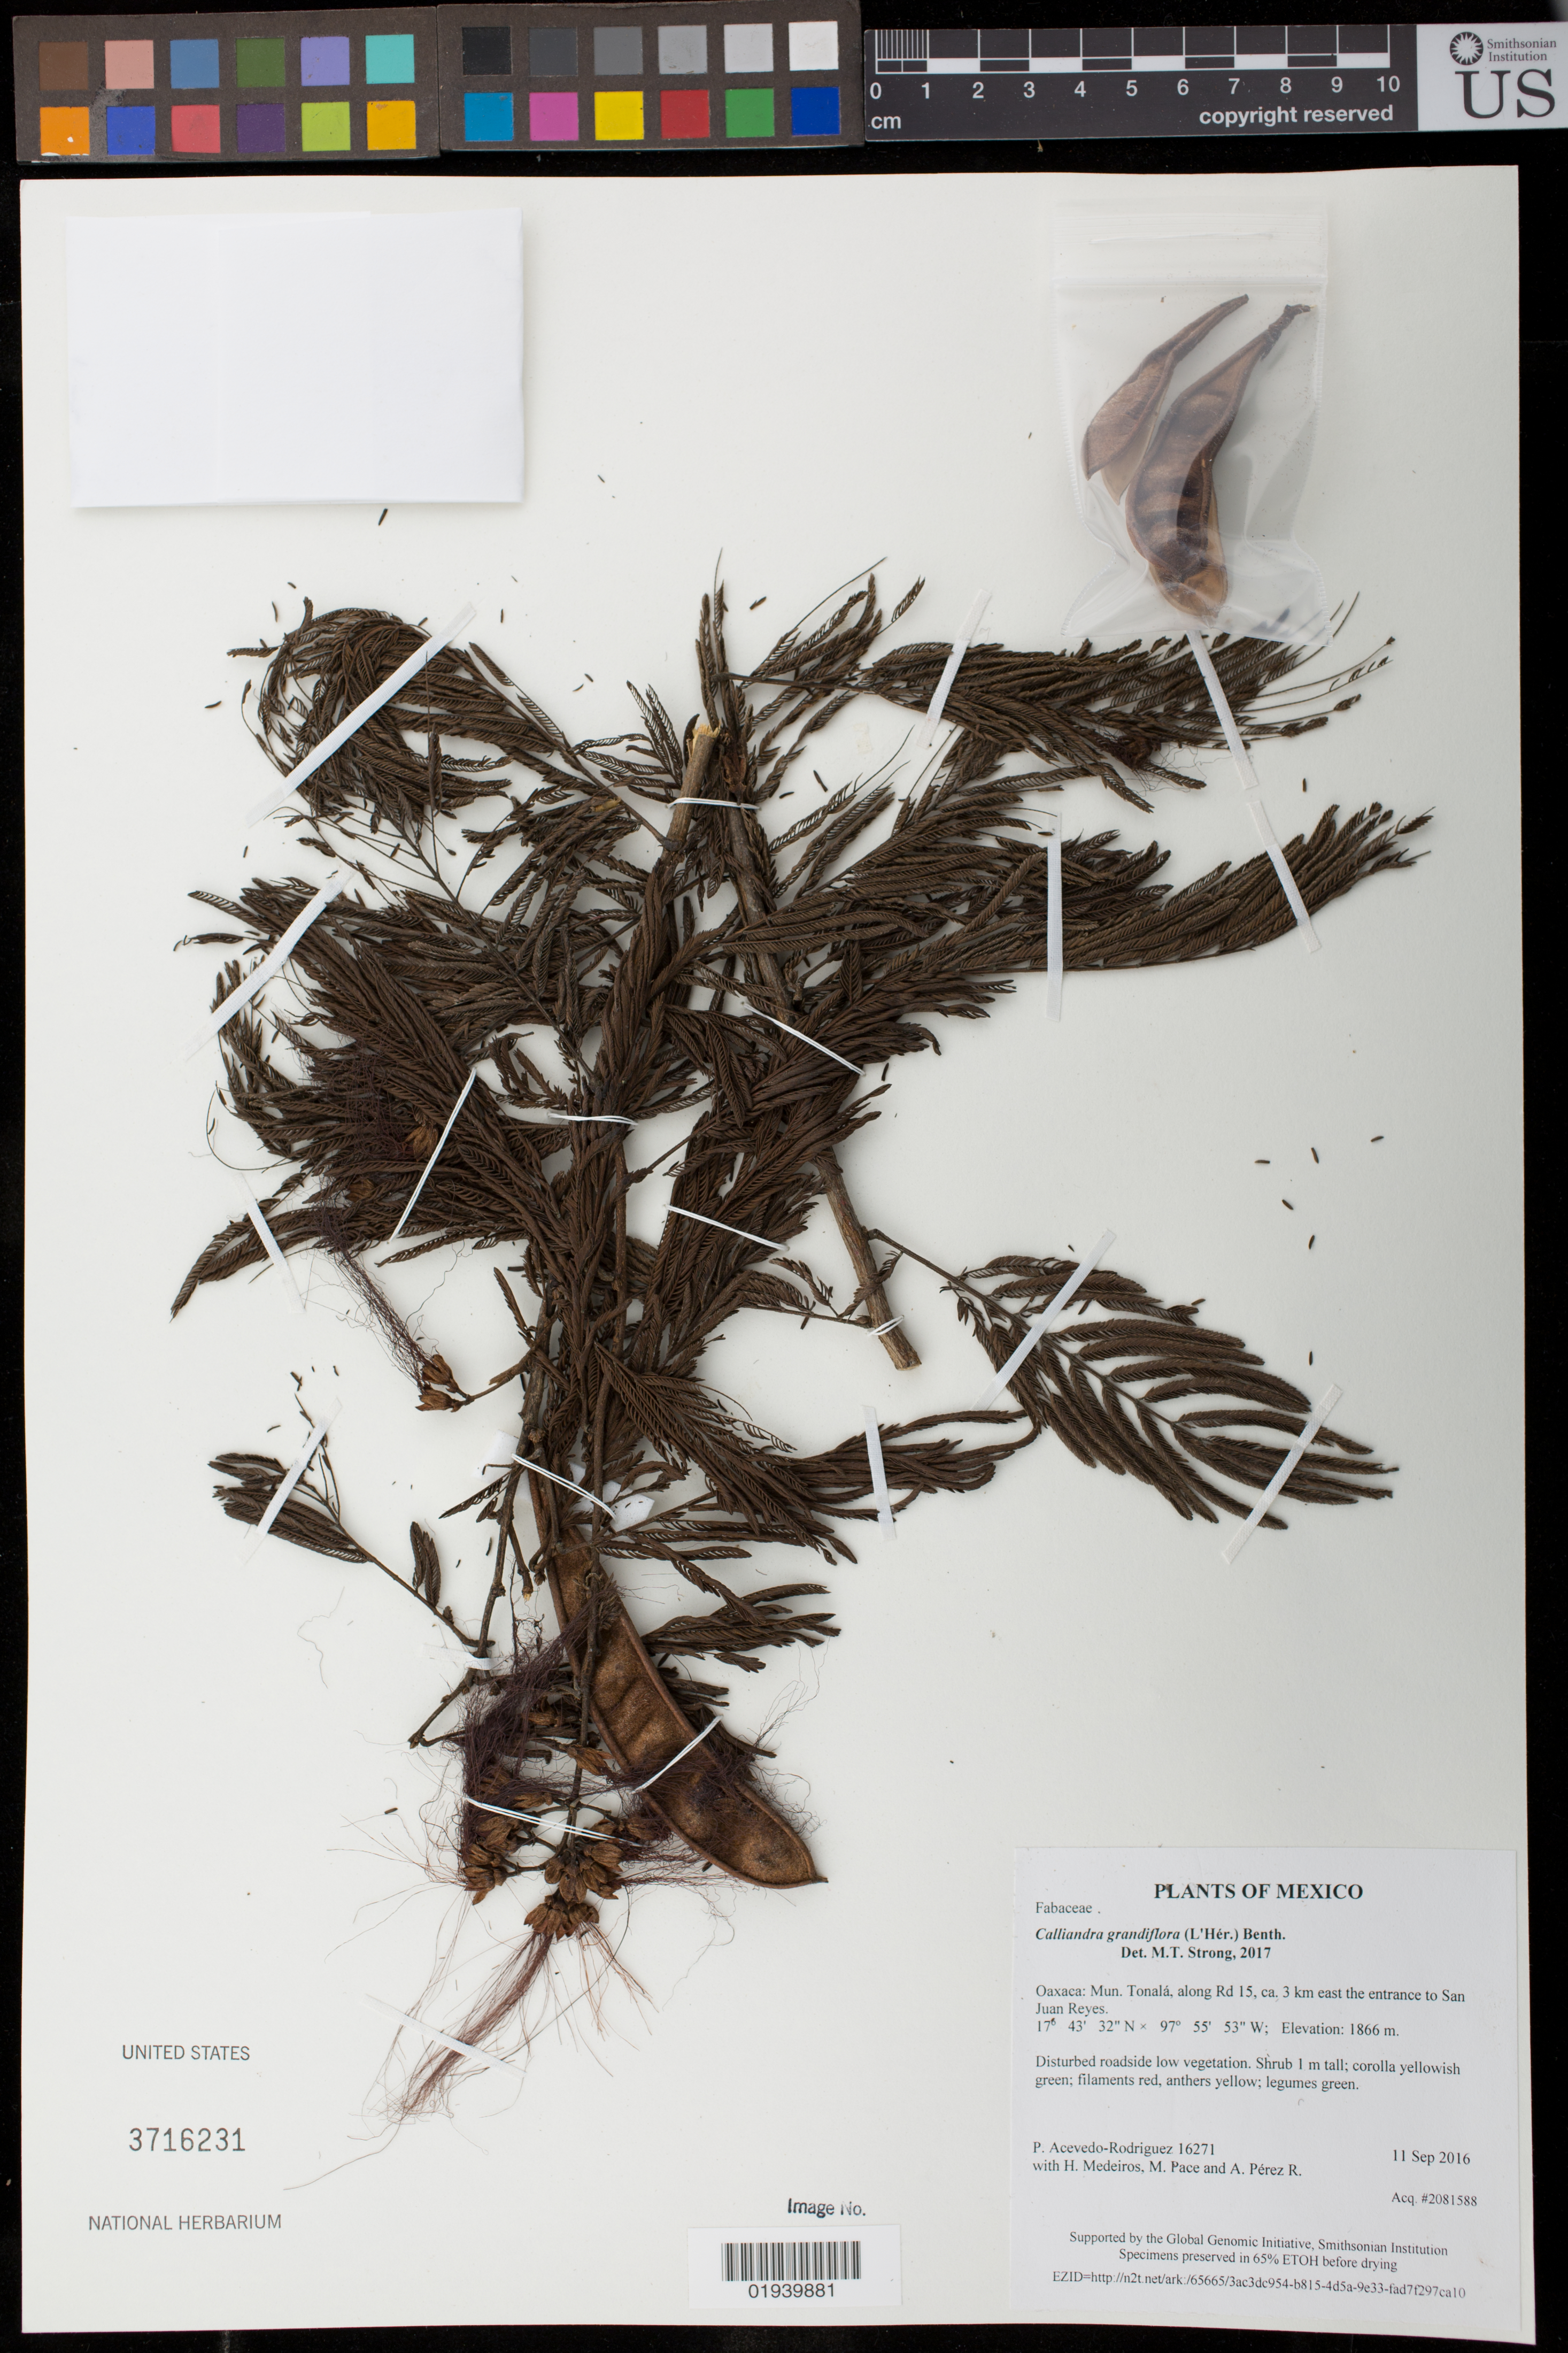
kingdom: Plantae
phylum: Tracheophyta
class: Magnoliopsida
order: Fabales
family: Fabaceae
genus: Calliandra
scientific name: Calliandra grandiflora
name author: (L'Hér.) Benth.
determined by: Strong, M. T., (US), Smithsonian Institution - National Museum of Natural History (UNITED STATES)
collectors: P. Acevedo-Rodr., H. Medeiros, M. R. Pace & A. Pérez R.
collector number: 16271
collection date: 2016-09-11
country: Mexico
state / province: Oaxaca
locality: Mun. Tonalá, along Rd 15, ca. 3 km east the entrance to San Juan Reyes.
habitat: Disturbed roadside low vegetation.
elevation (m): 1866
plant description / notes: US, NY, MO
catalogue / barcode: US 3716231